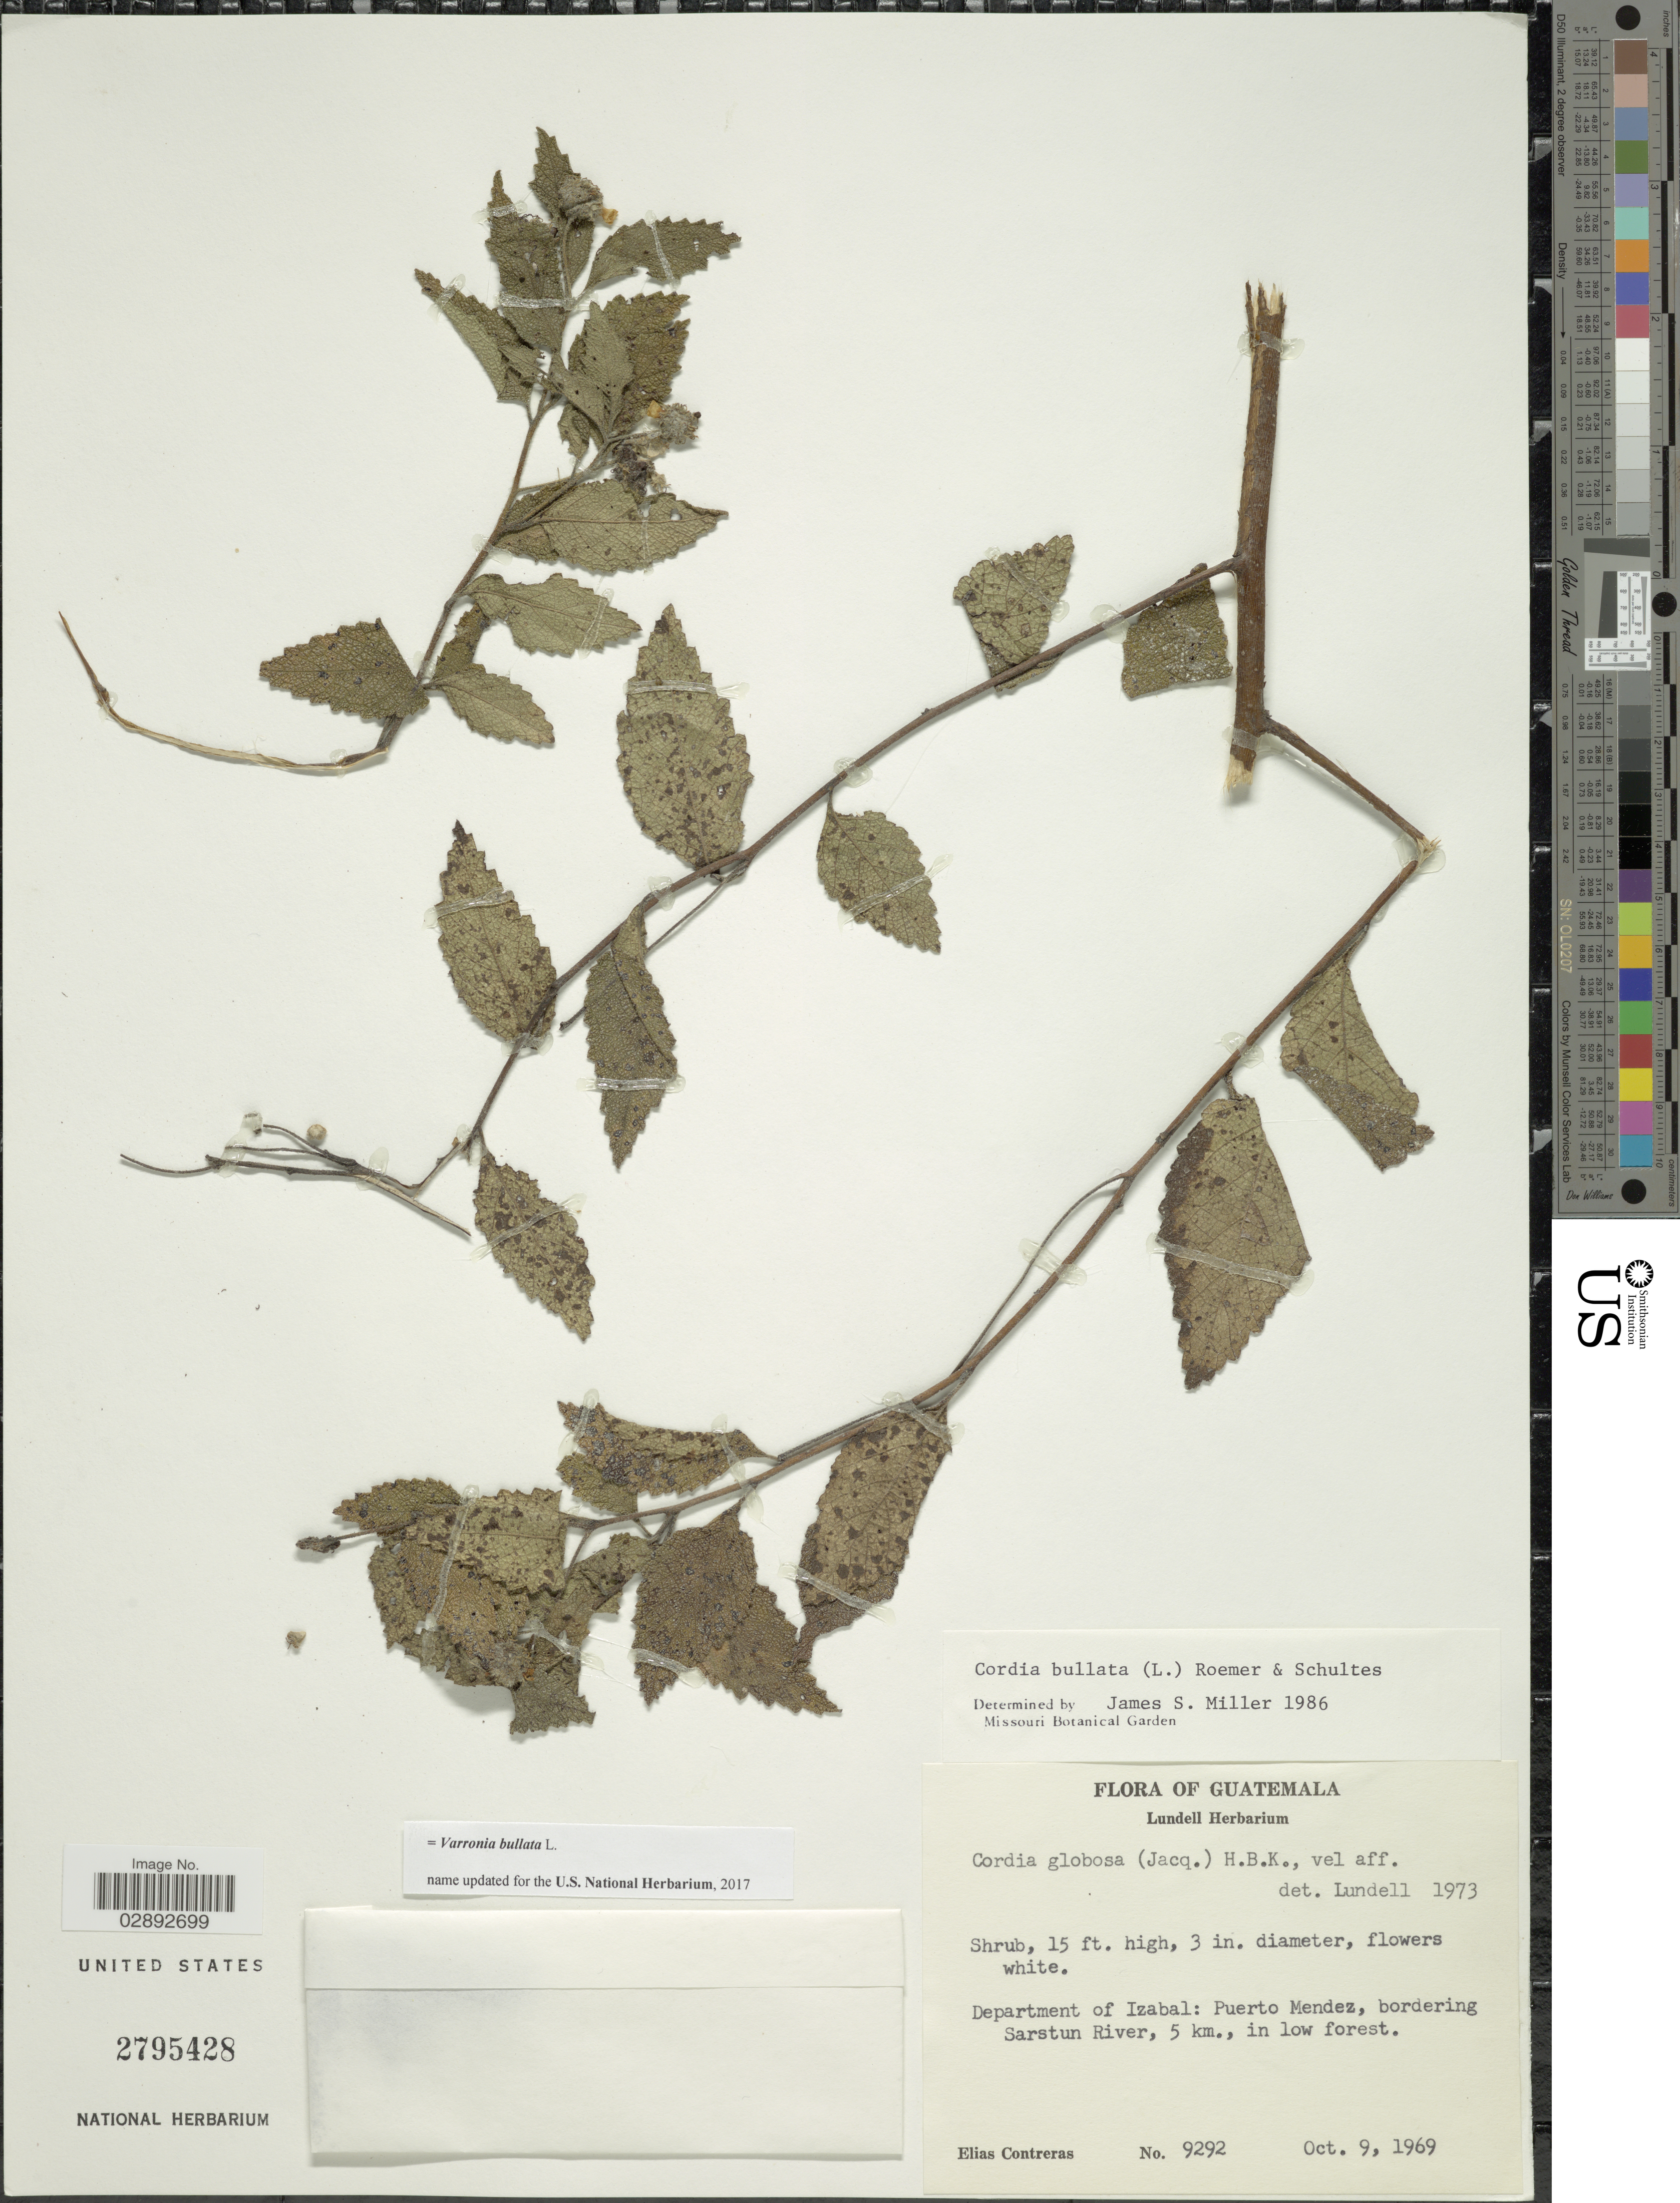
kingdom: Plantae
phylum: Tracheophyta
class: Magnoliopsida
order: Boraginales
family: Cordiaceae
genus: Varronia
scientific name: Varronia bullata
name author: L.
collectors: E. Contreras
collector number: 9292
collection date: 1969-10-09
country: Guatemala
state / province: Izabal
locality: Department of Izabal: Puerto Mendez, bordering Sarstun River, 5 km.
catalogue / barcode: US 2795428